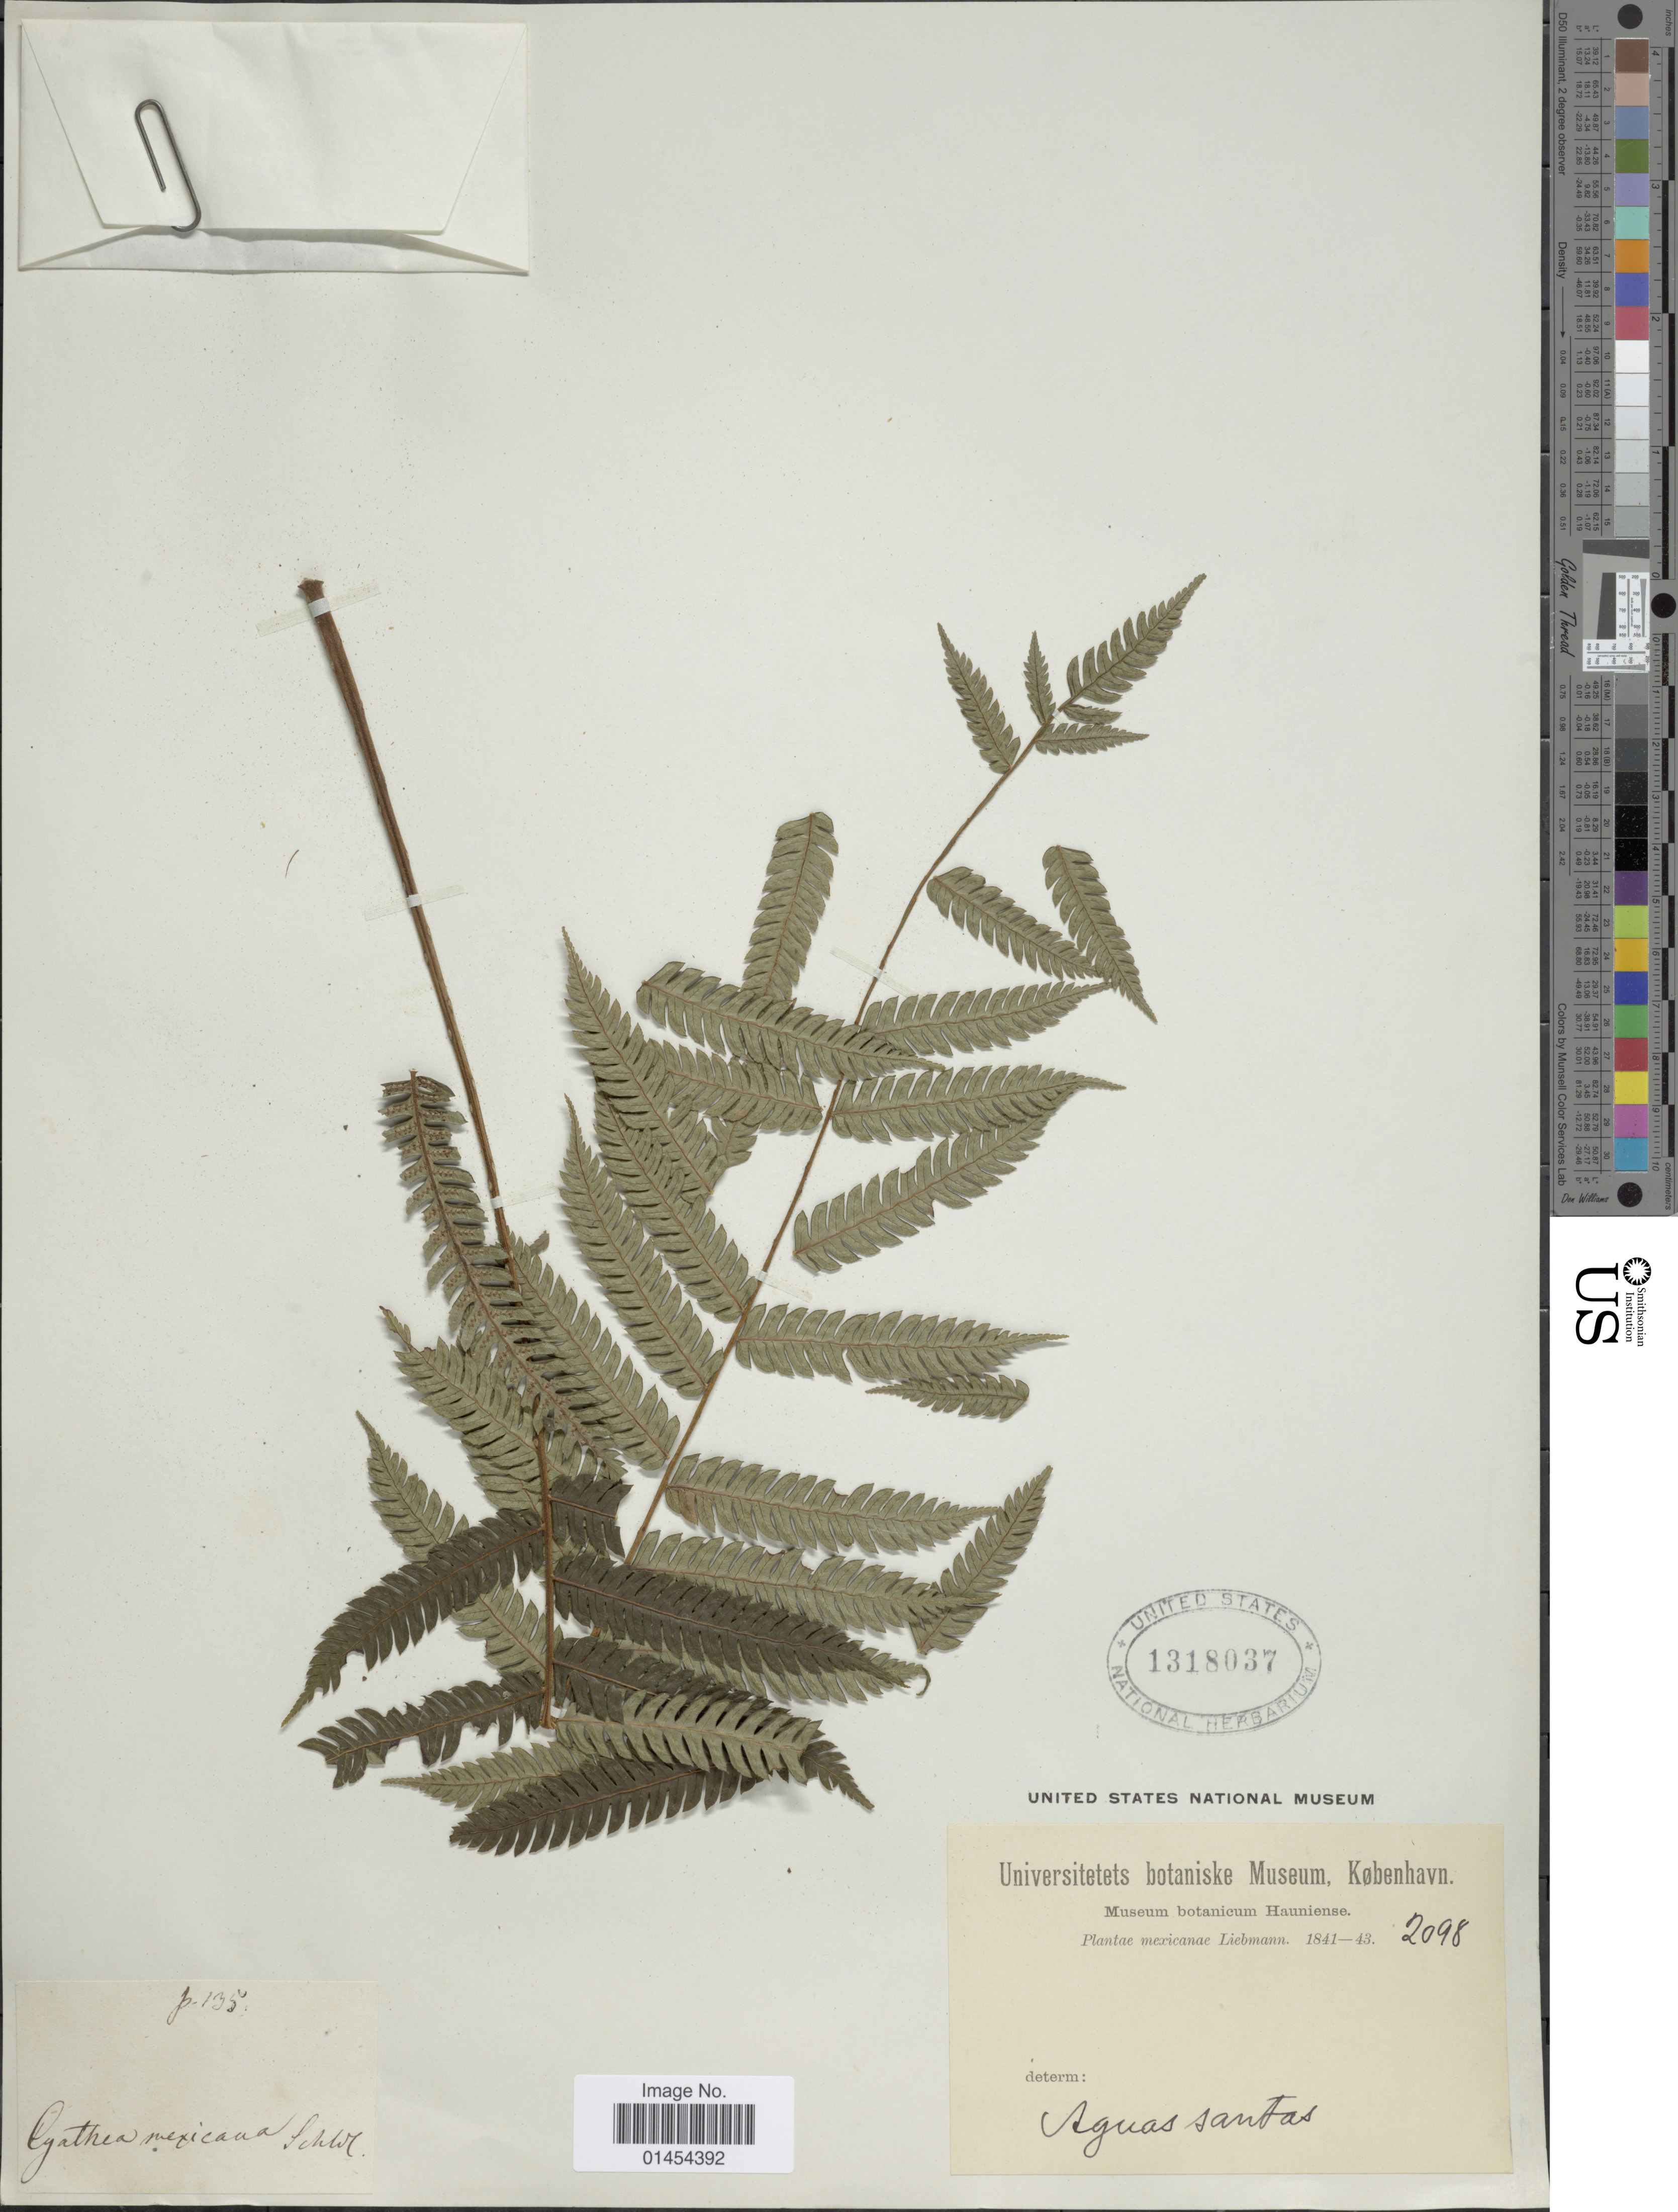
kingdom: Plantae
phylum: Tracheophyta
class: Polypodiopsida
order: Cyatheales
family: Cyatheaceae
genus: Alsophila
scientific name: Alsophila firma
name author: (Baker) D.S. Conant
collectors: Liebmann, --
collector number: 2098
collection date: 1841/1843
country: Mexico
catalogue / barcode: US 1318037